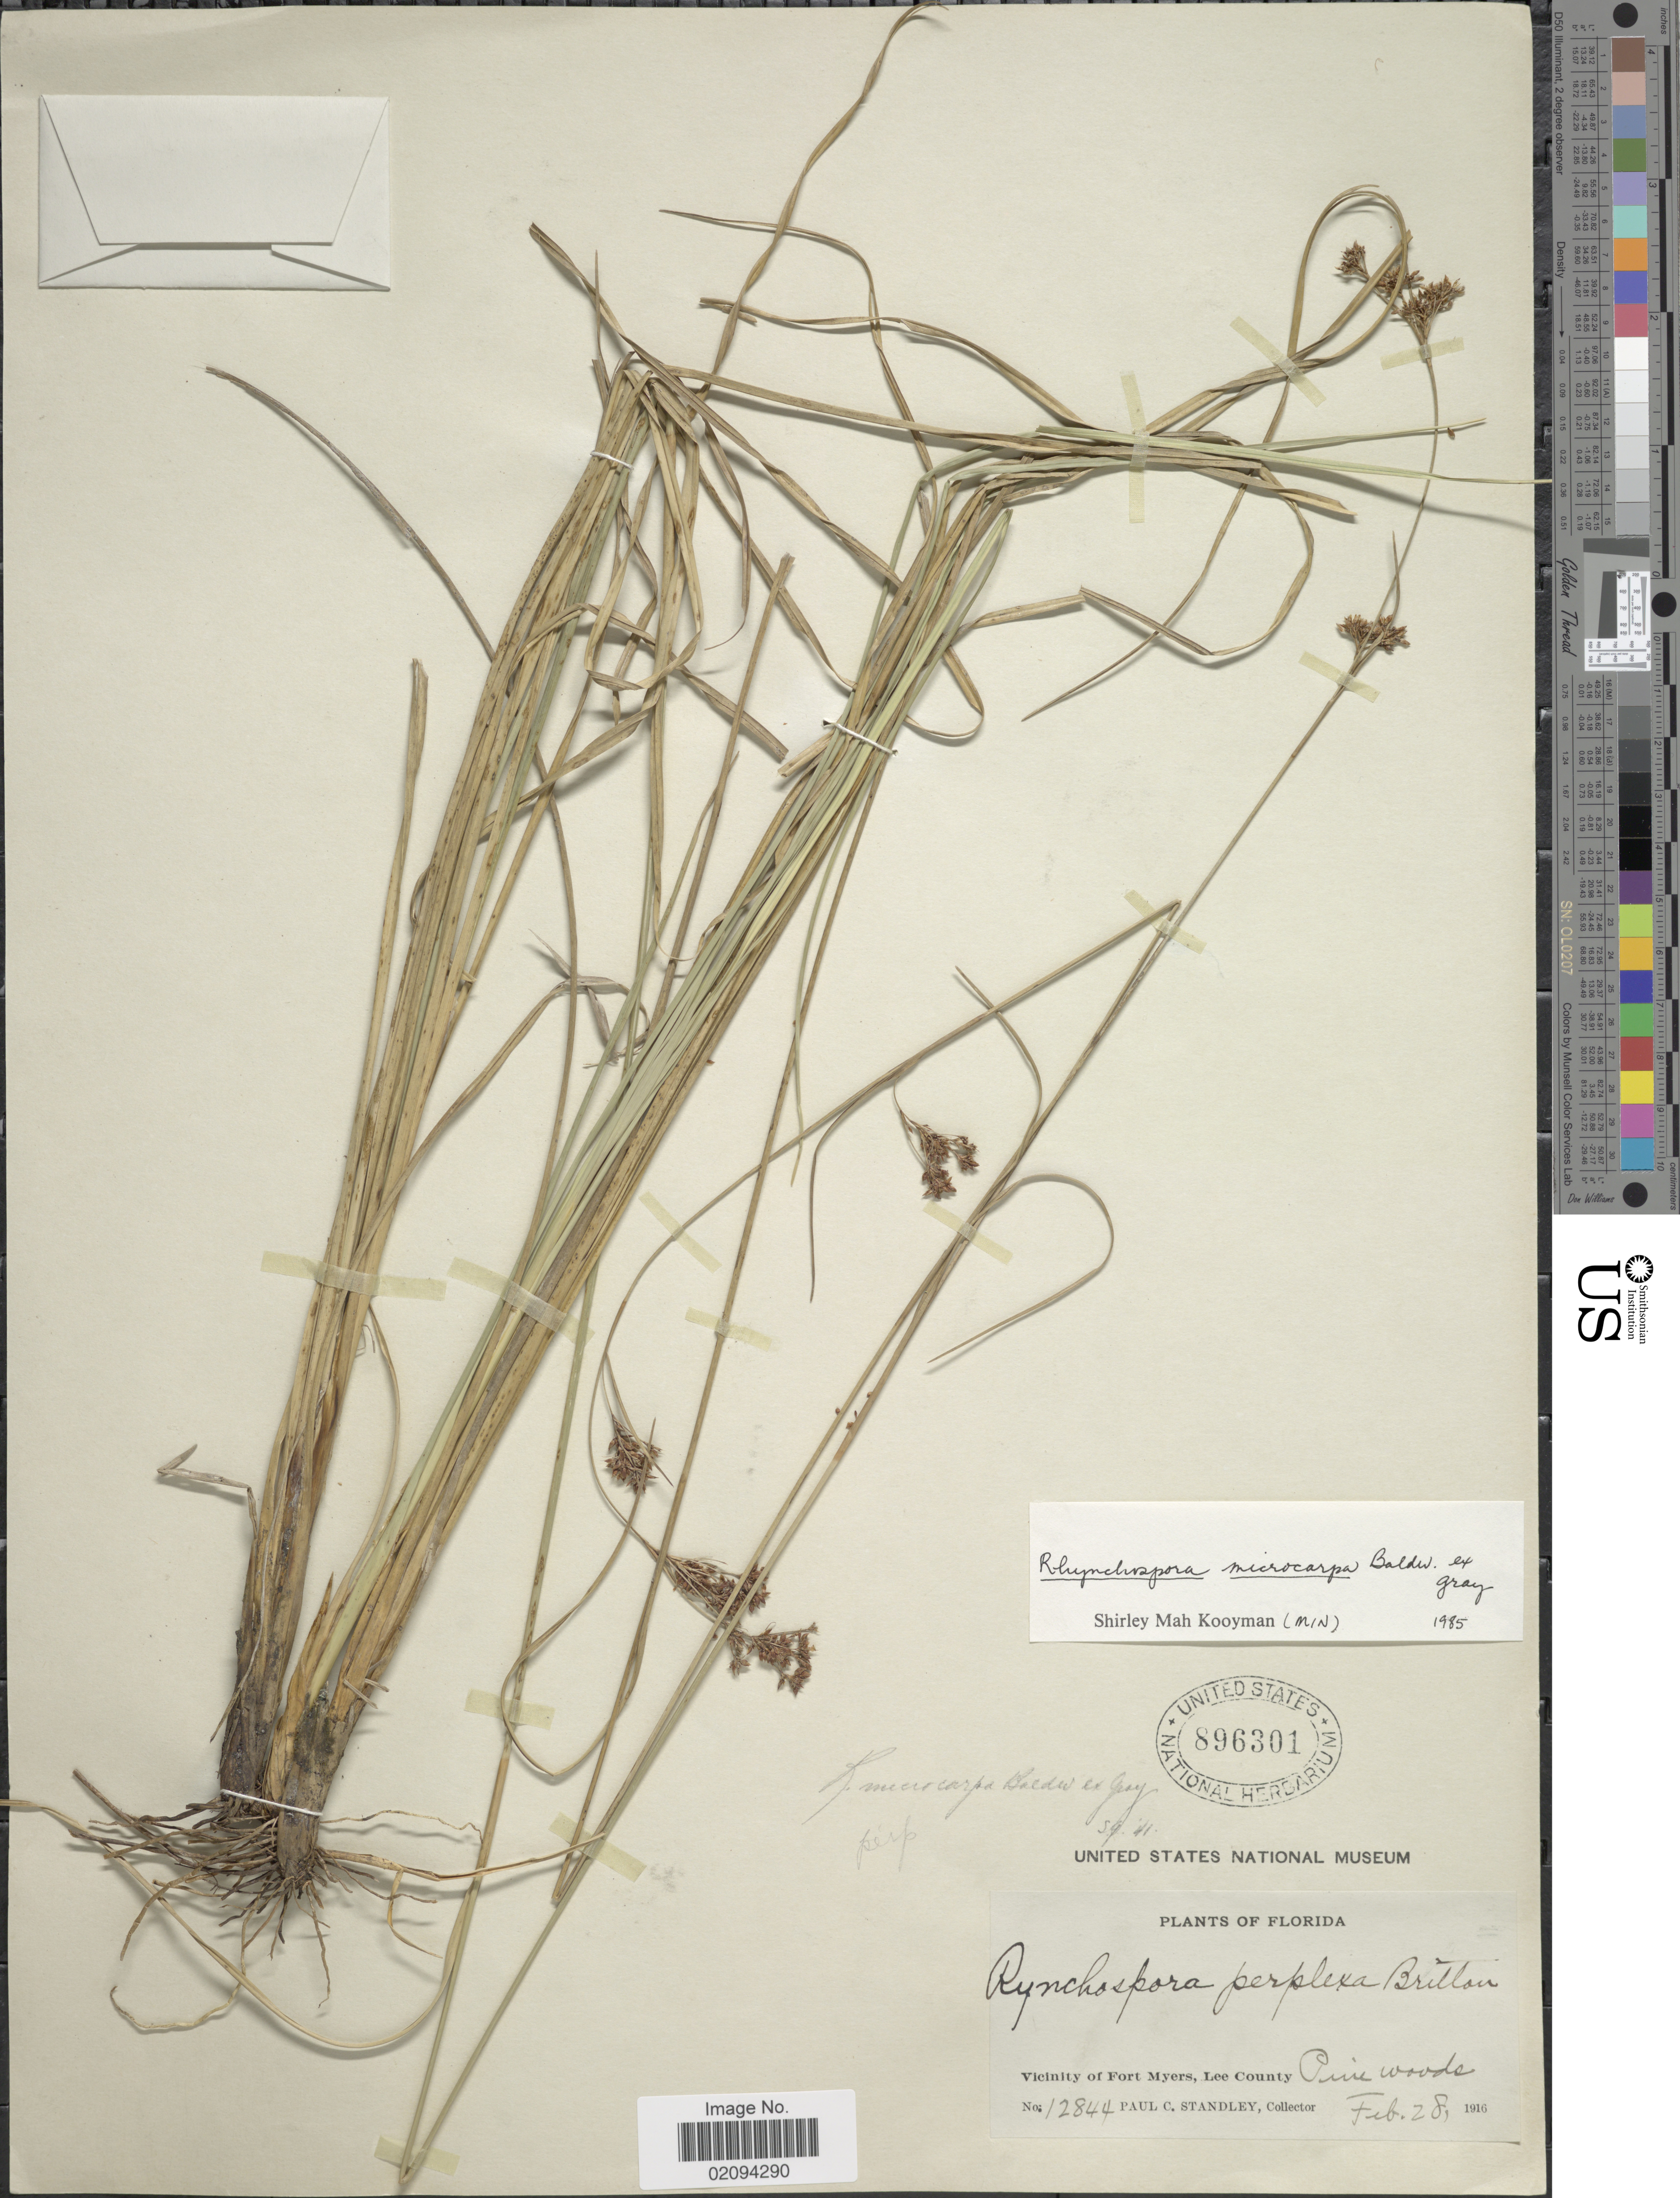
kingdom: Plantae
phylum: Tracheophyta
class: Liliopsida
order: Poales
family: Cyperaceae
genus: Rhynchospora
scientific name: Rhynchospora microcarpa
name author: Baldwin ex A. Gray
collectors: P. C. Standley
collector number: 12844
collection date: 1916-02-28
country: United States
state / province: Florida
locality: Vicinity of Fort Myers, Lee County. Pine woods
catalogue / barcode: US 896301